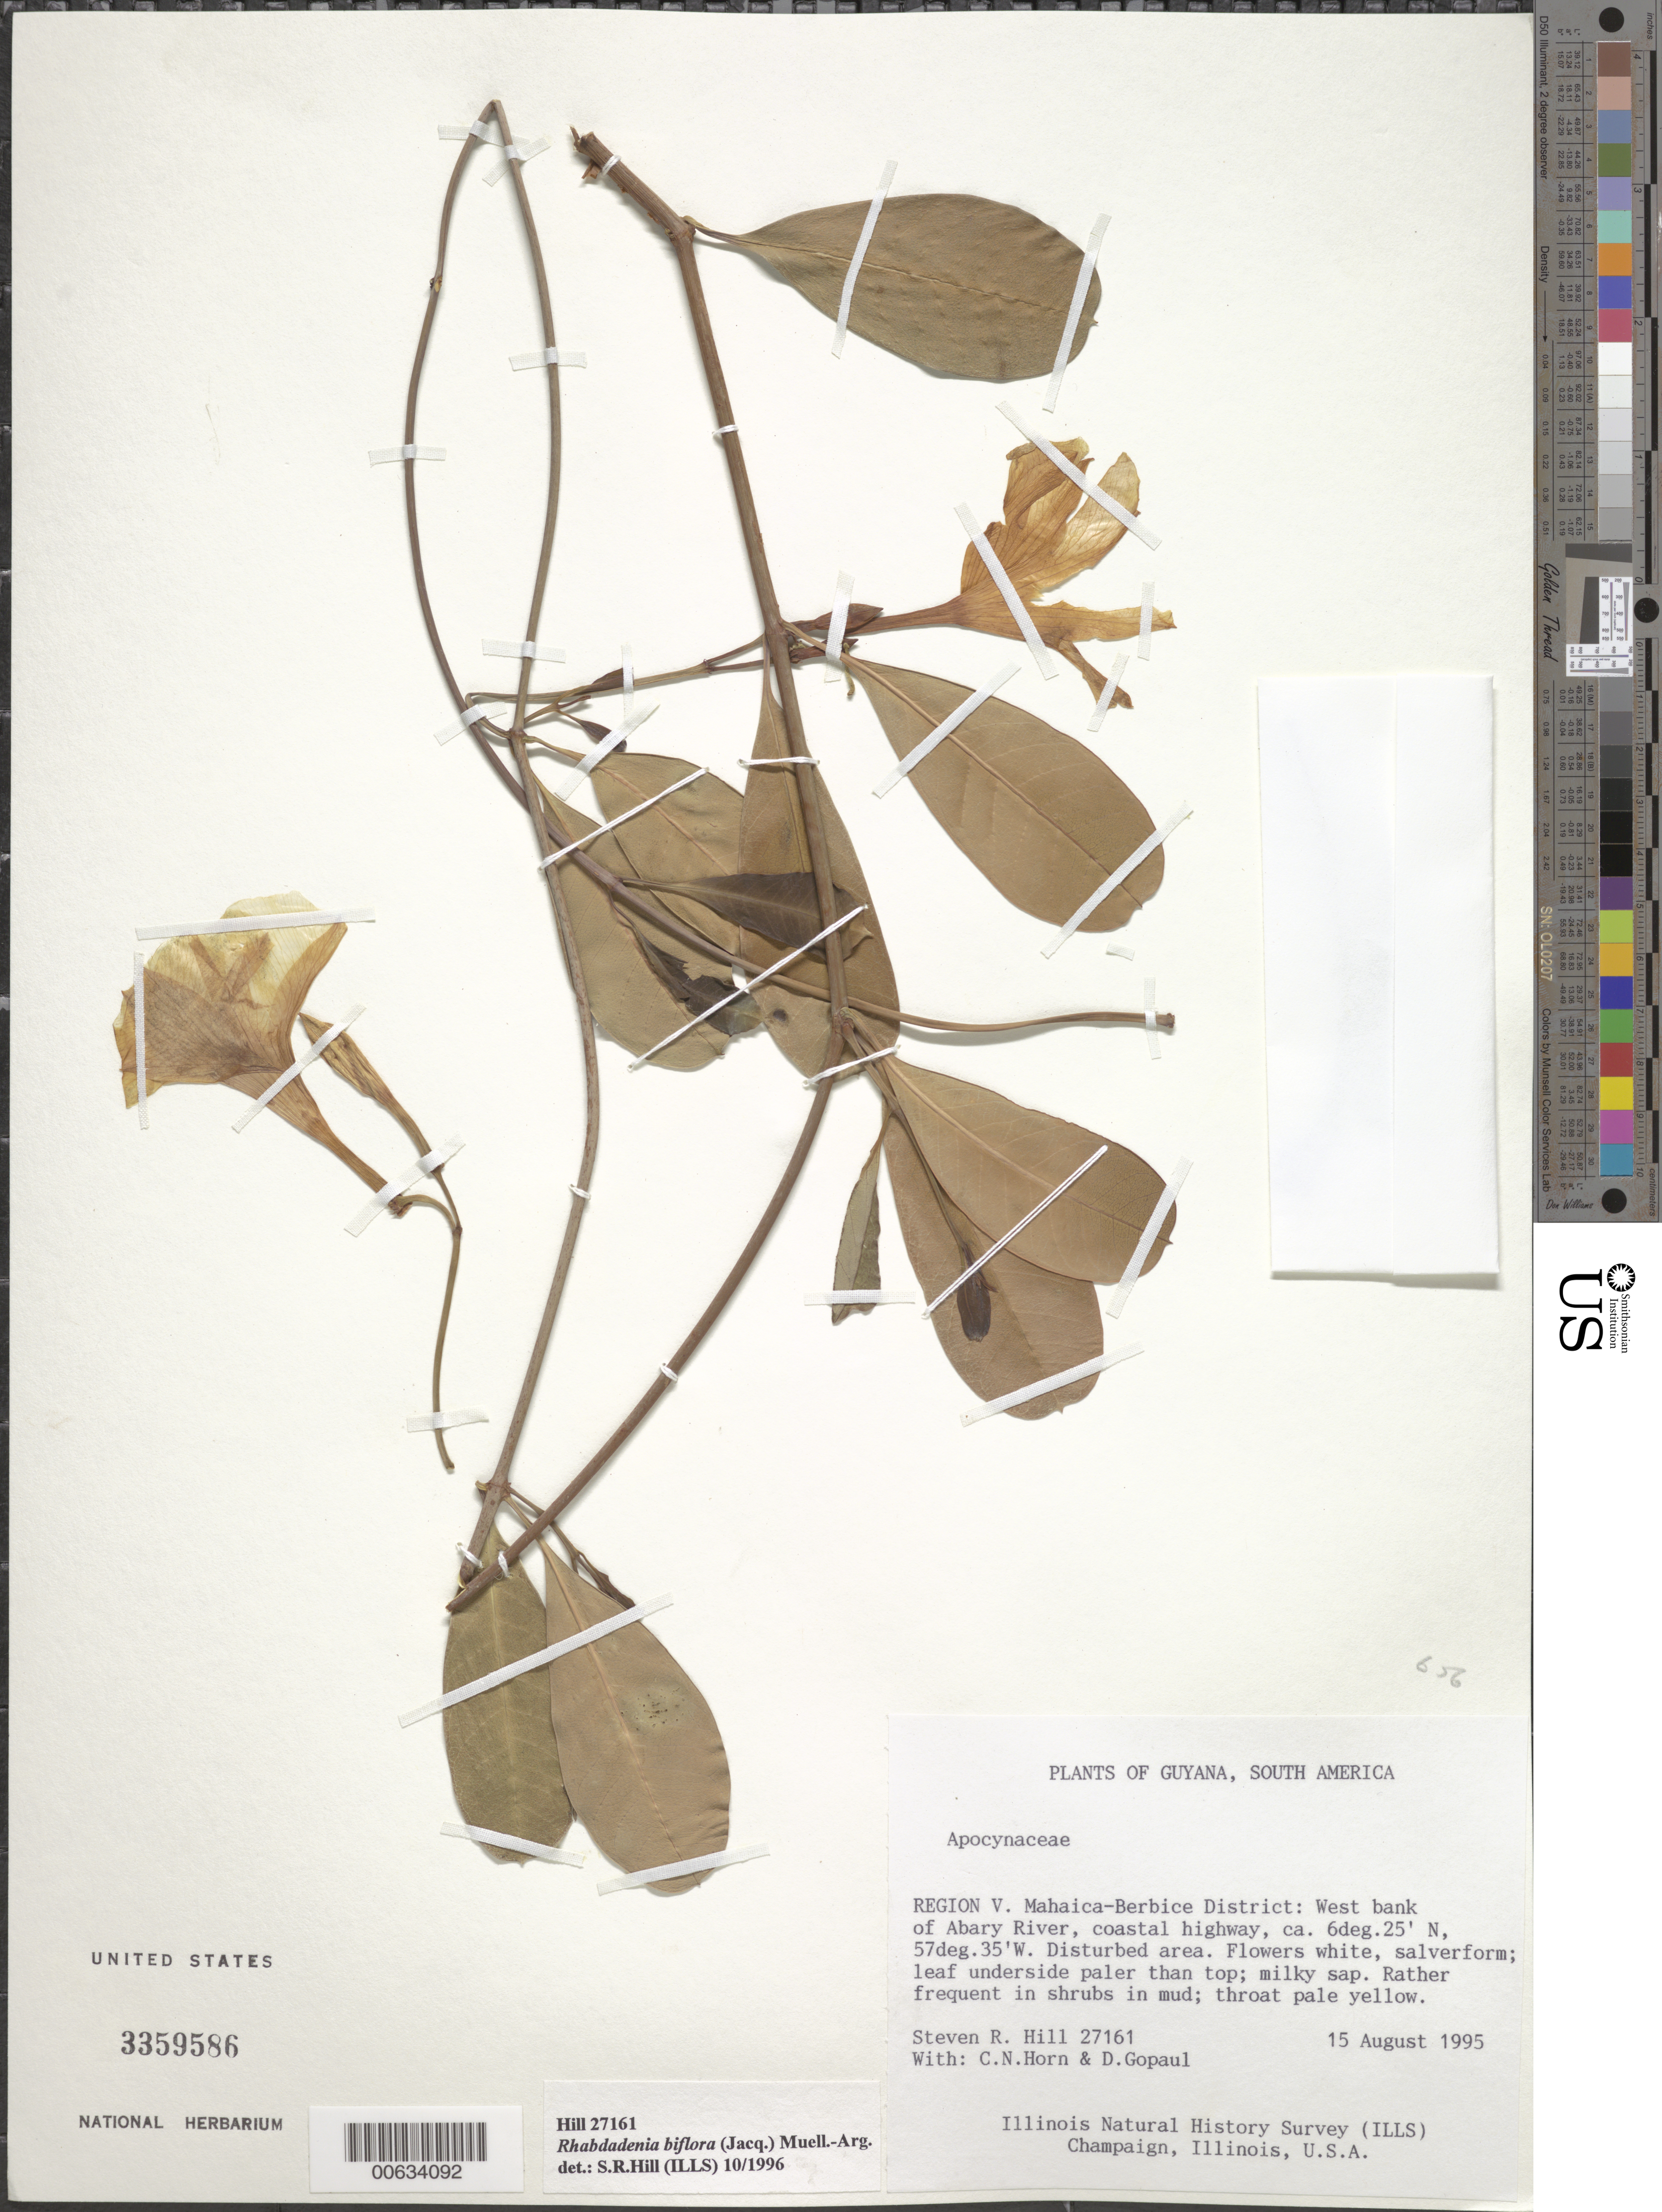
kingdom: Plantae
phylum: Tracheophyta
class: Magnoliopsida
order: Gentianales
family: Apocynaceae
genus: Rhabdadenia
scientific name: Rhabdadenia biflora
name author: (Jacq.) Müll. Arg.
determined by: Hill, Steven R.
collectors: S. R. Hill, C. N. Horn & D. Gopaul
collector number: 27161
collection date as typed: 15-Aug-95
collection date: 1995-08-15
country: Guyana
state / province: Mahaica-Berbice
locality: Abary R., west bank on coastal hwy.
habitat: Disturbed area; in shrubs in mud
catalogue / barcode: US 3359586